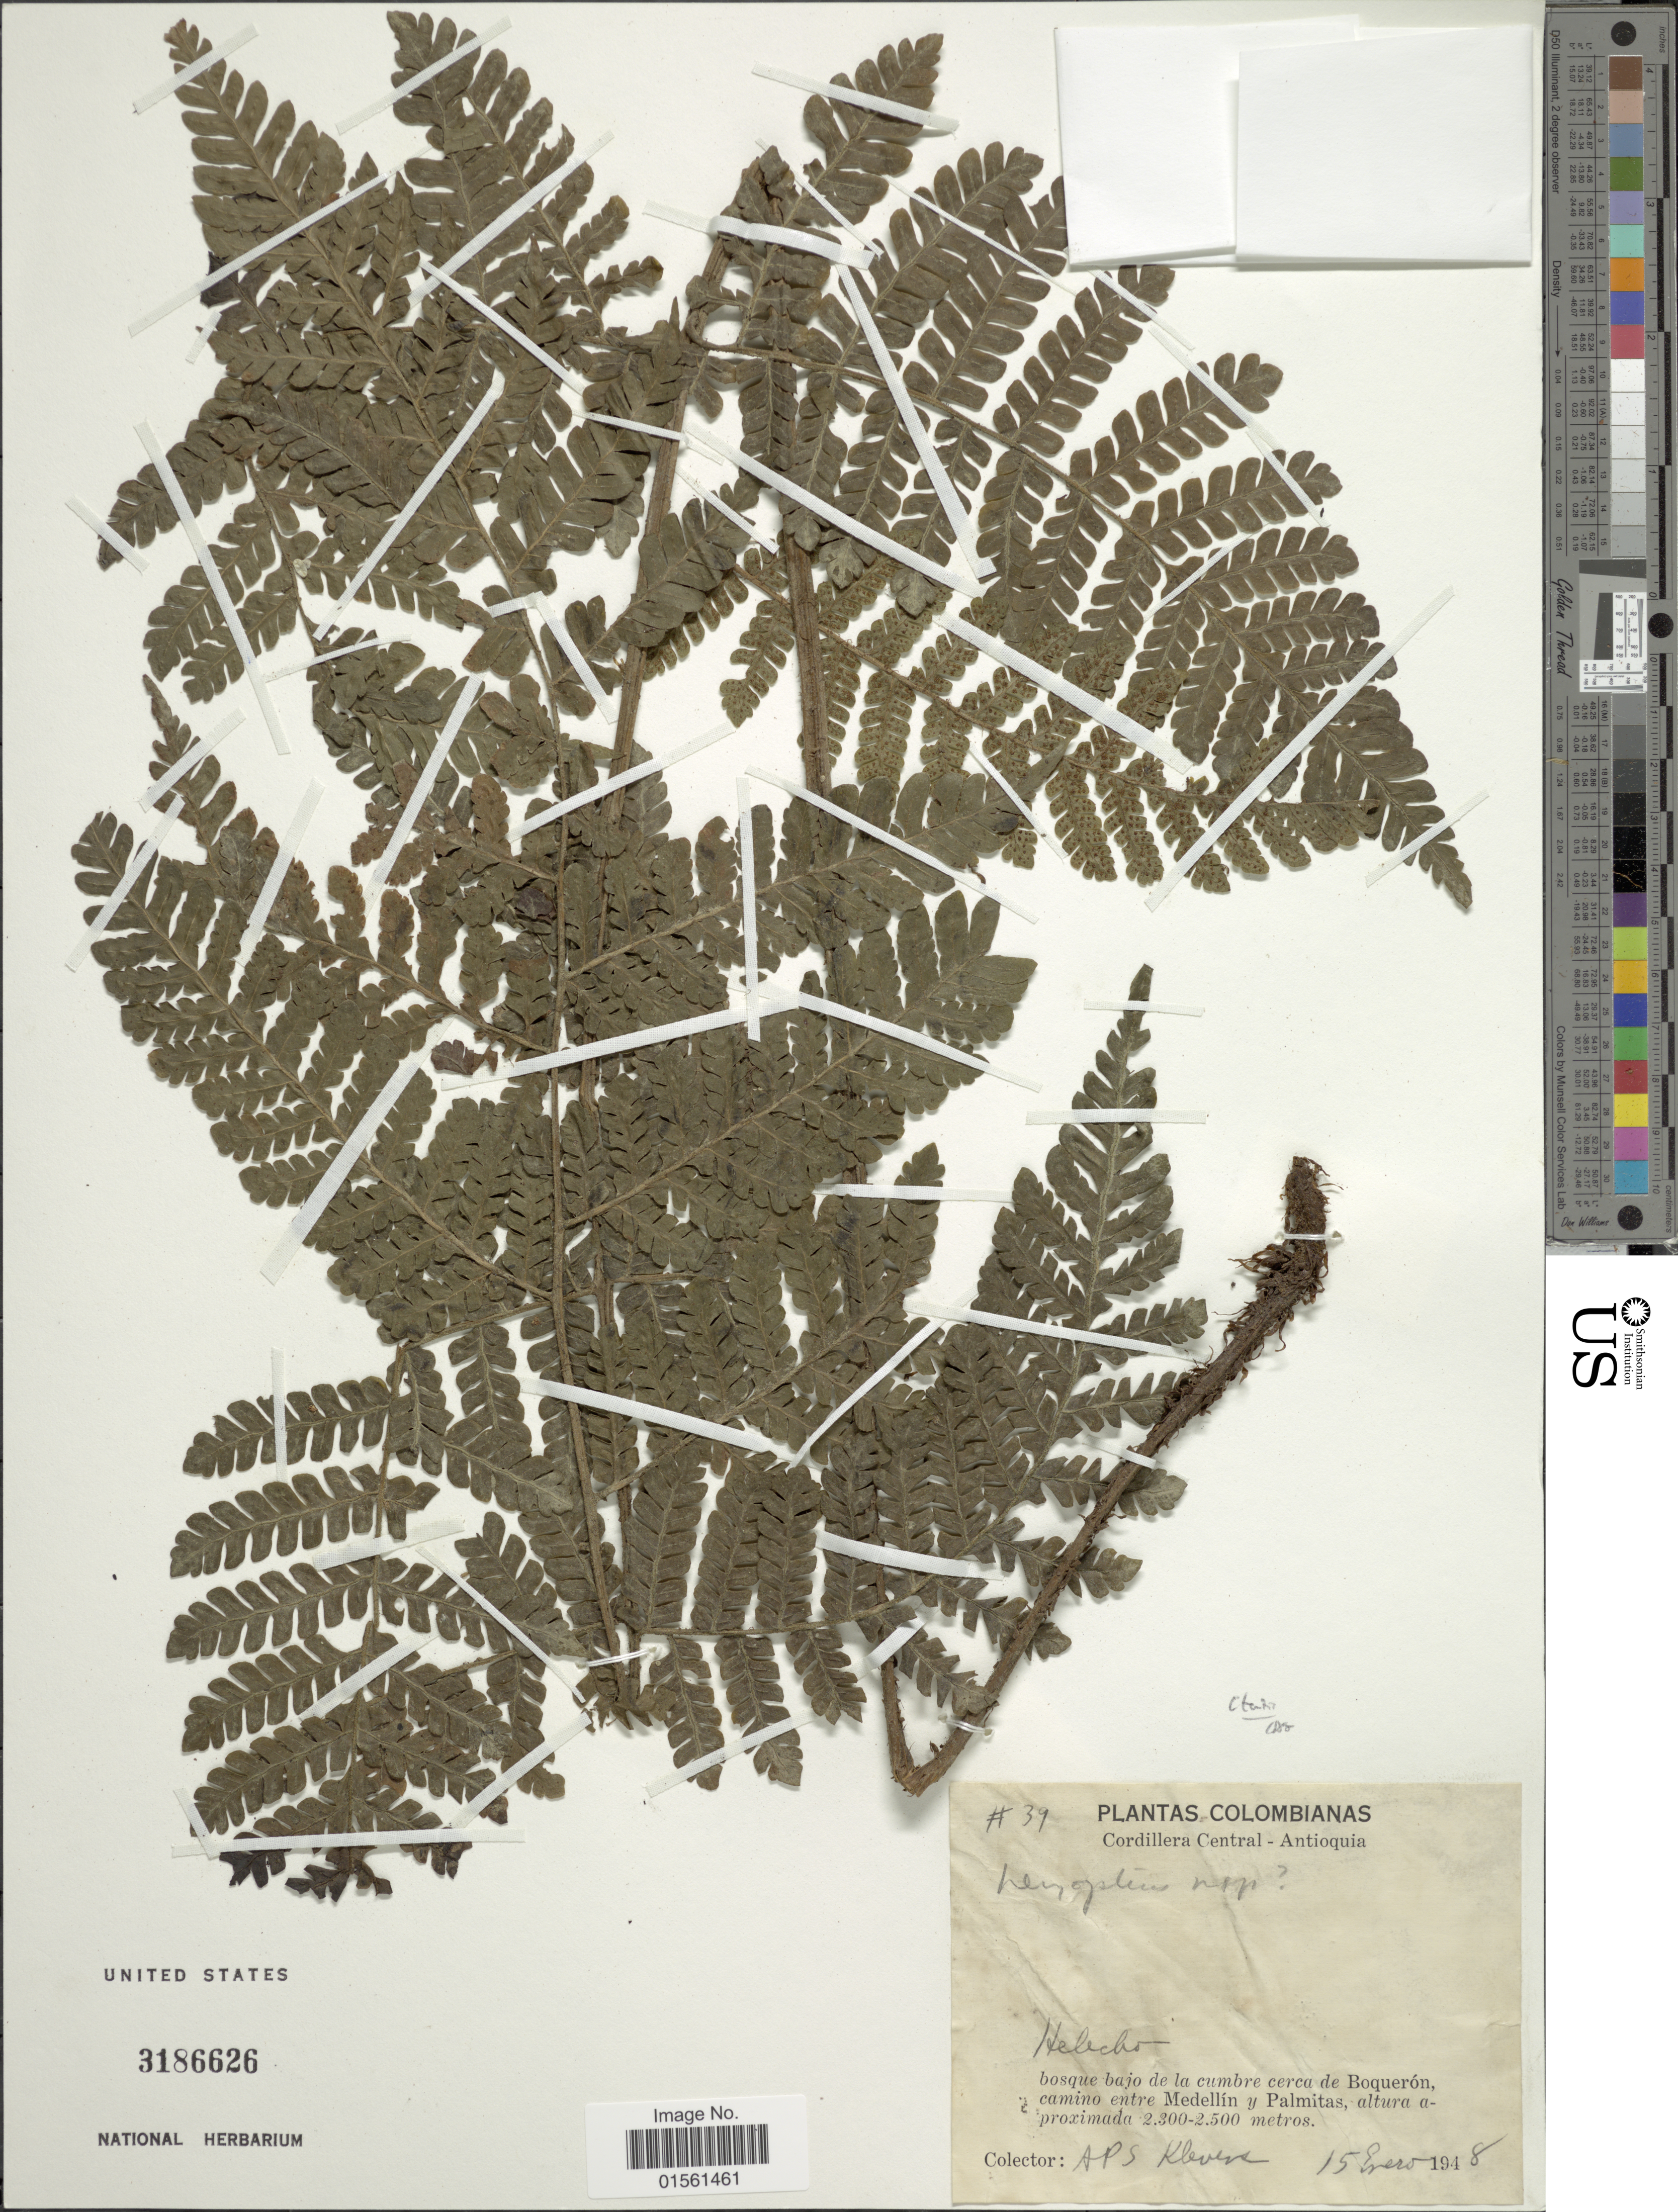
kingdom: Plantae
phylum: Tracheophyta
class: Polypodiopsida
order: Polypodiales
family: Dryopteridaceae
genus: Megalastrum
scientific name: Megalastrum sp.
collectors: A. Klevens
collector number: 39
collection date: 1948-01-15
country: Colombia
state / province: Antioquia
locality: Cordillera Central- ANtioquia, Helechom bosque bajo de la cumbre cerca de Boqueron camino entre Medellin y Palmitas.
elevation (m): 2300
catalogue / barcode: US 3186626